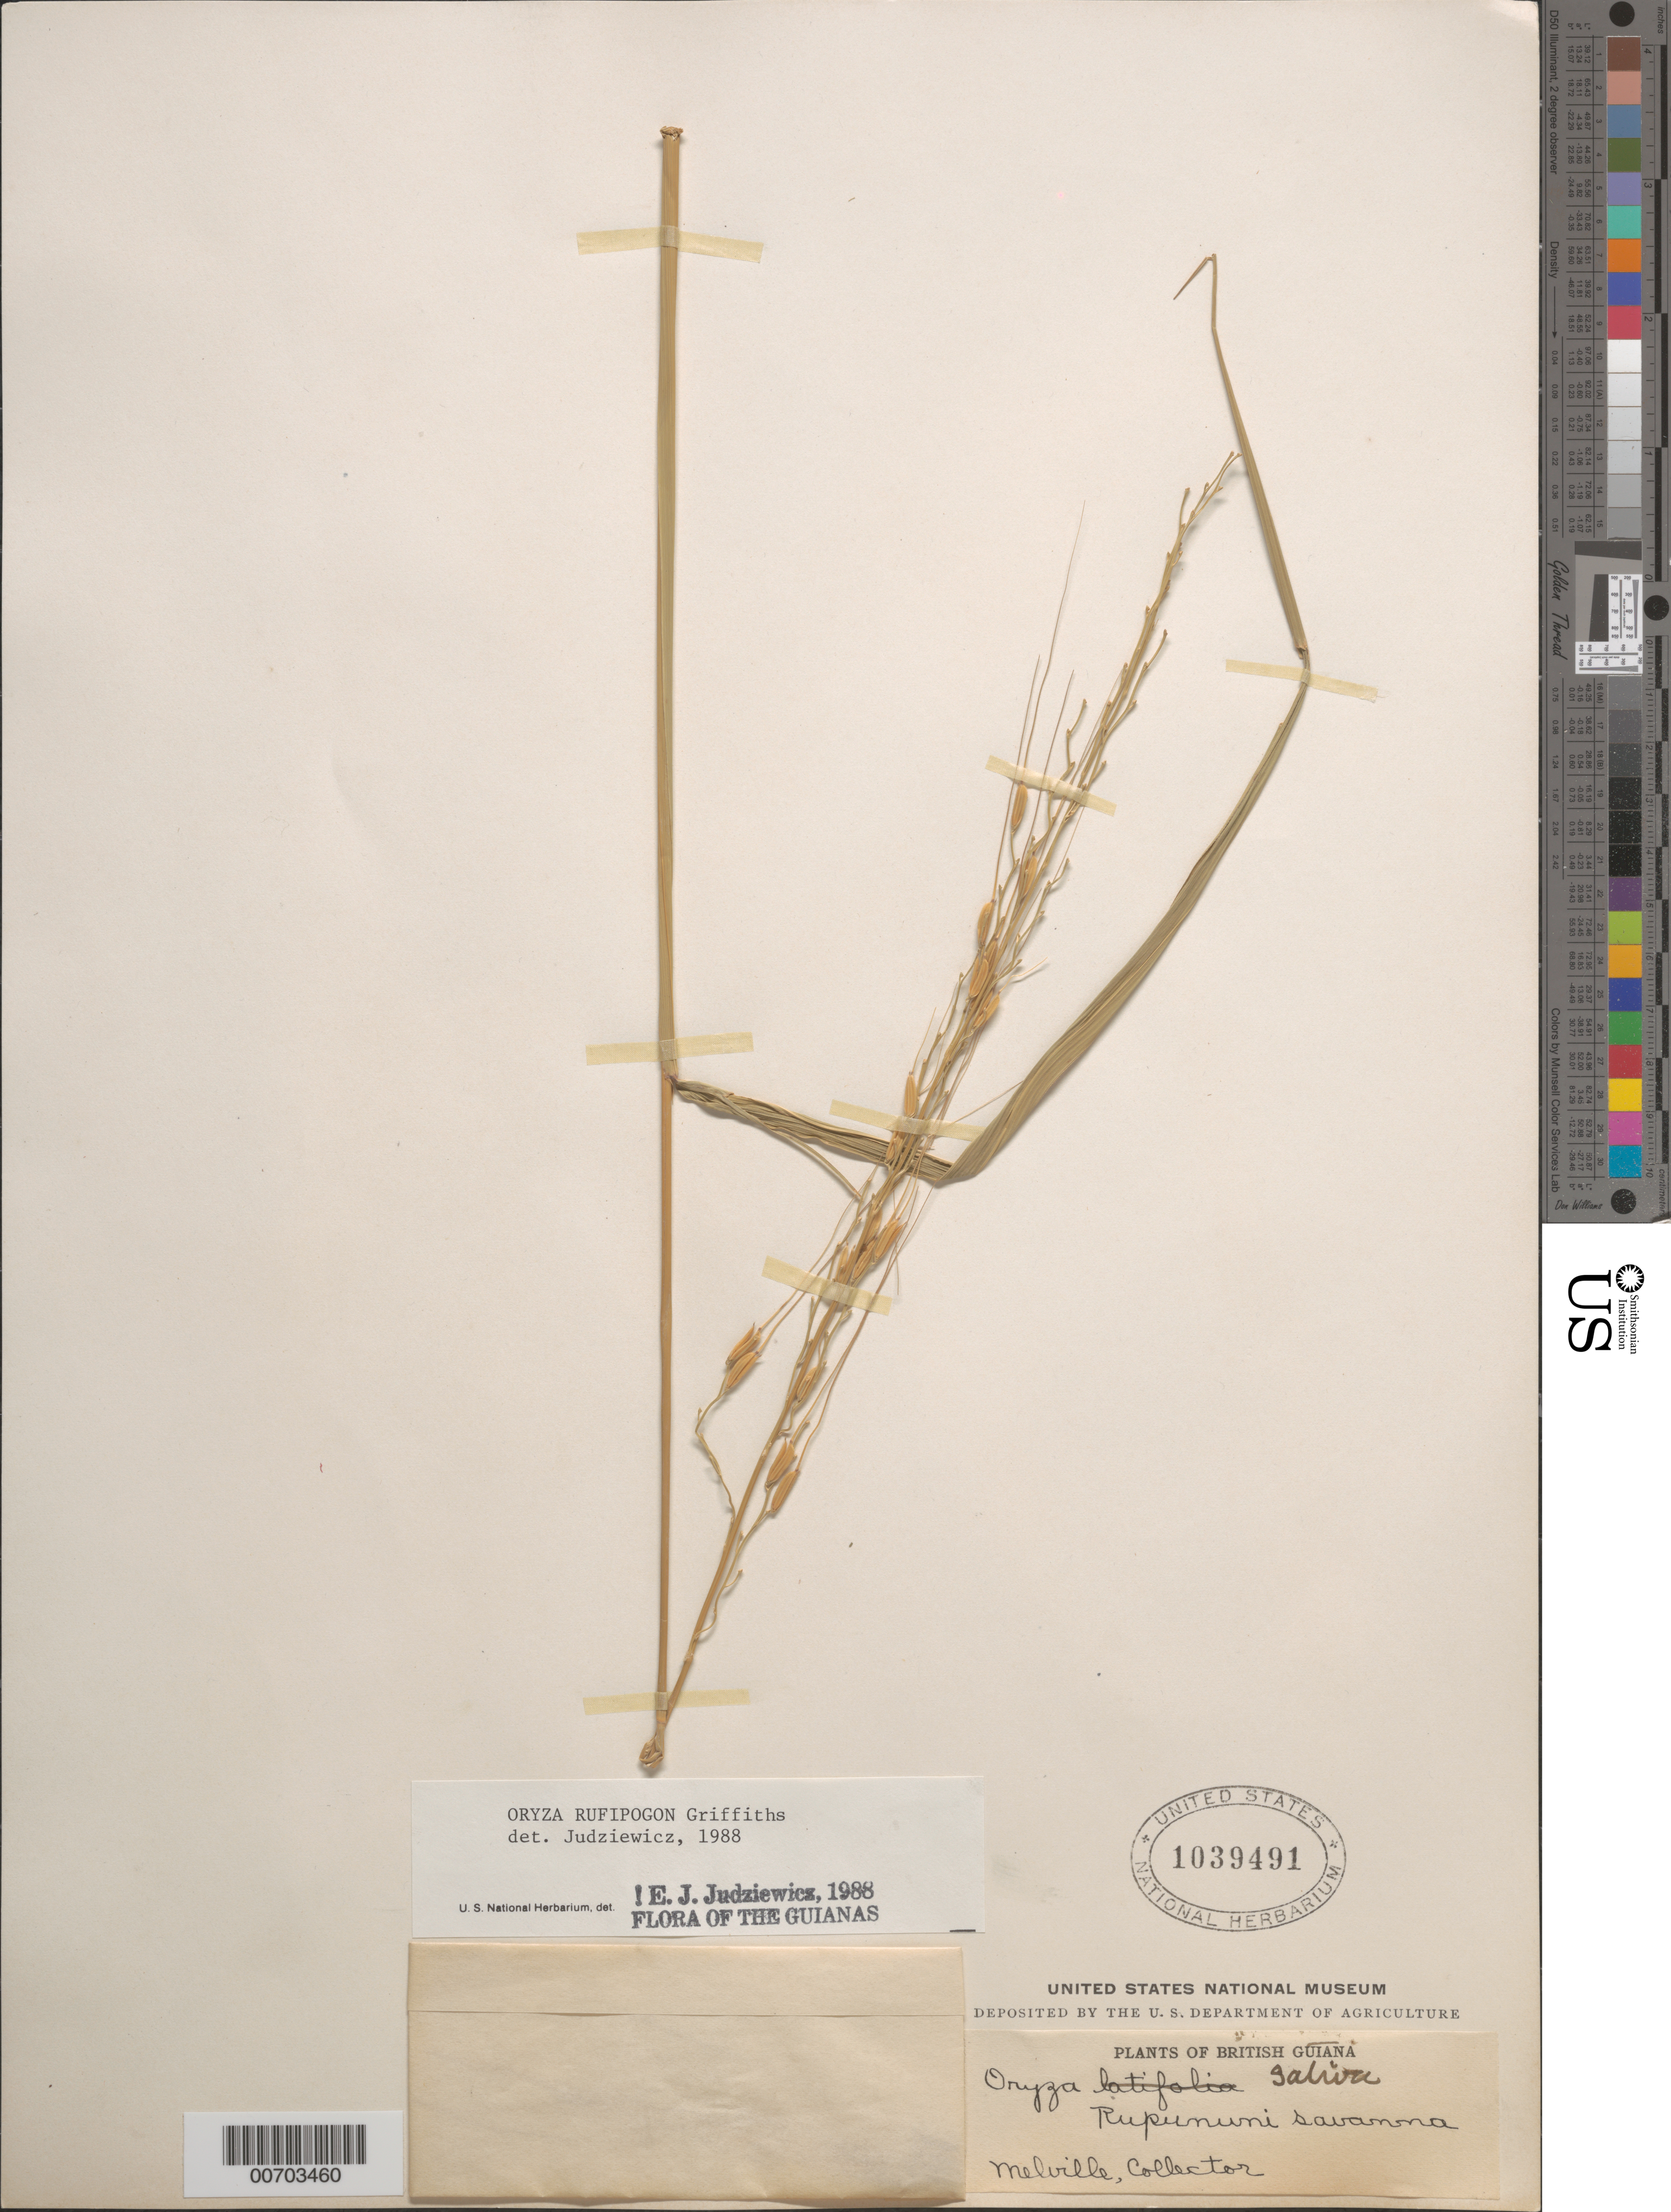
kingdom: Plantae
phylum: Tracheophyta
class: Liliopsida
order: Poales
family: Poaceae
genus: Oryza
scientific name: Oryza rufipogon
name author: Griffith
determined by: Judziewicz, E. J.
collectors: H. Melville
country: Guyana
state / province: U. Takutu-U. Essequibo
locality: Rupununi Savanna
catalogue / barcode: US 1039491